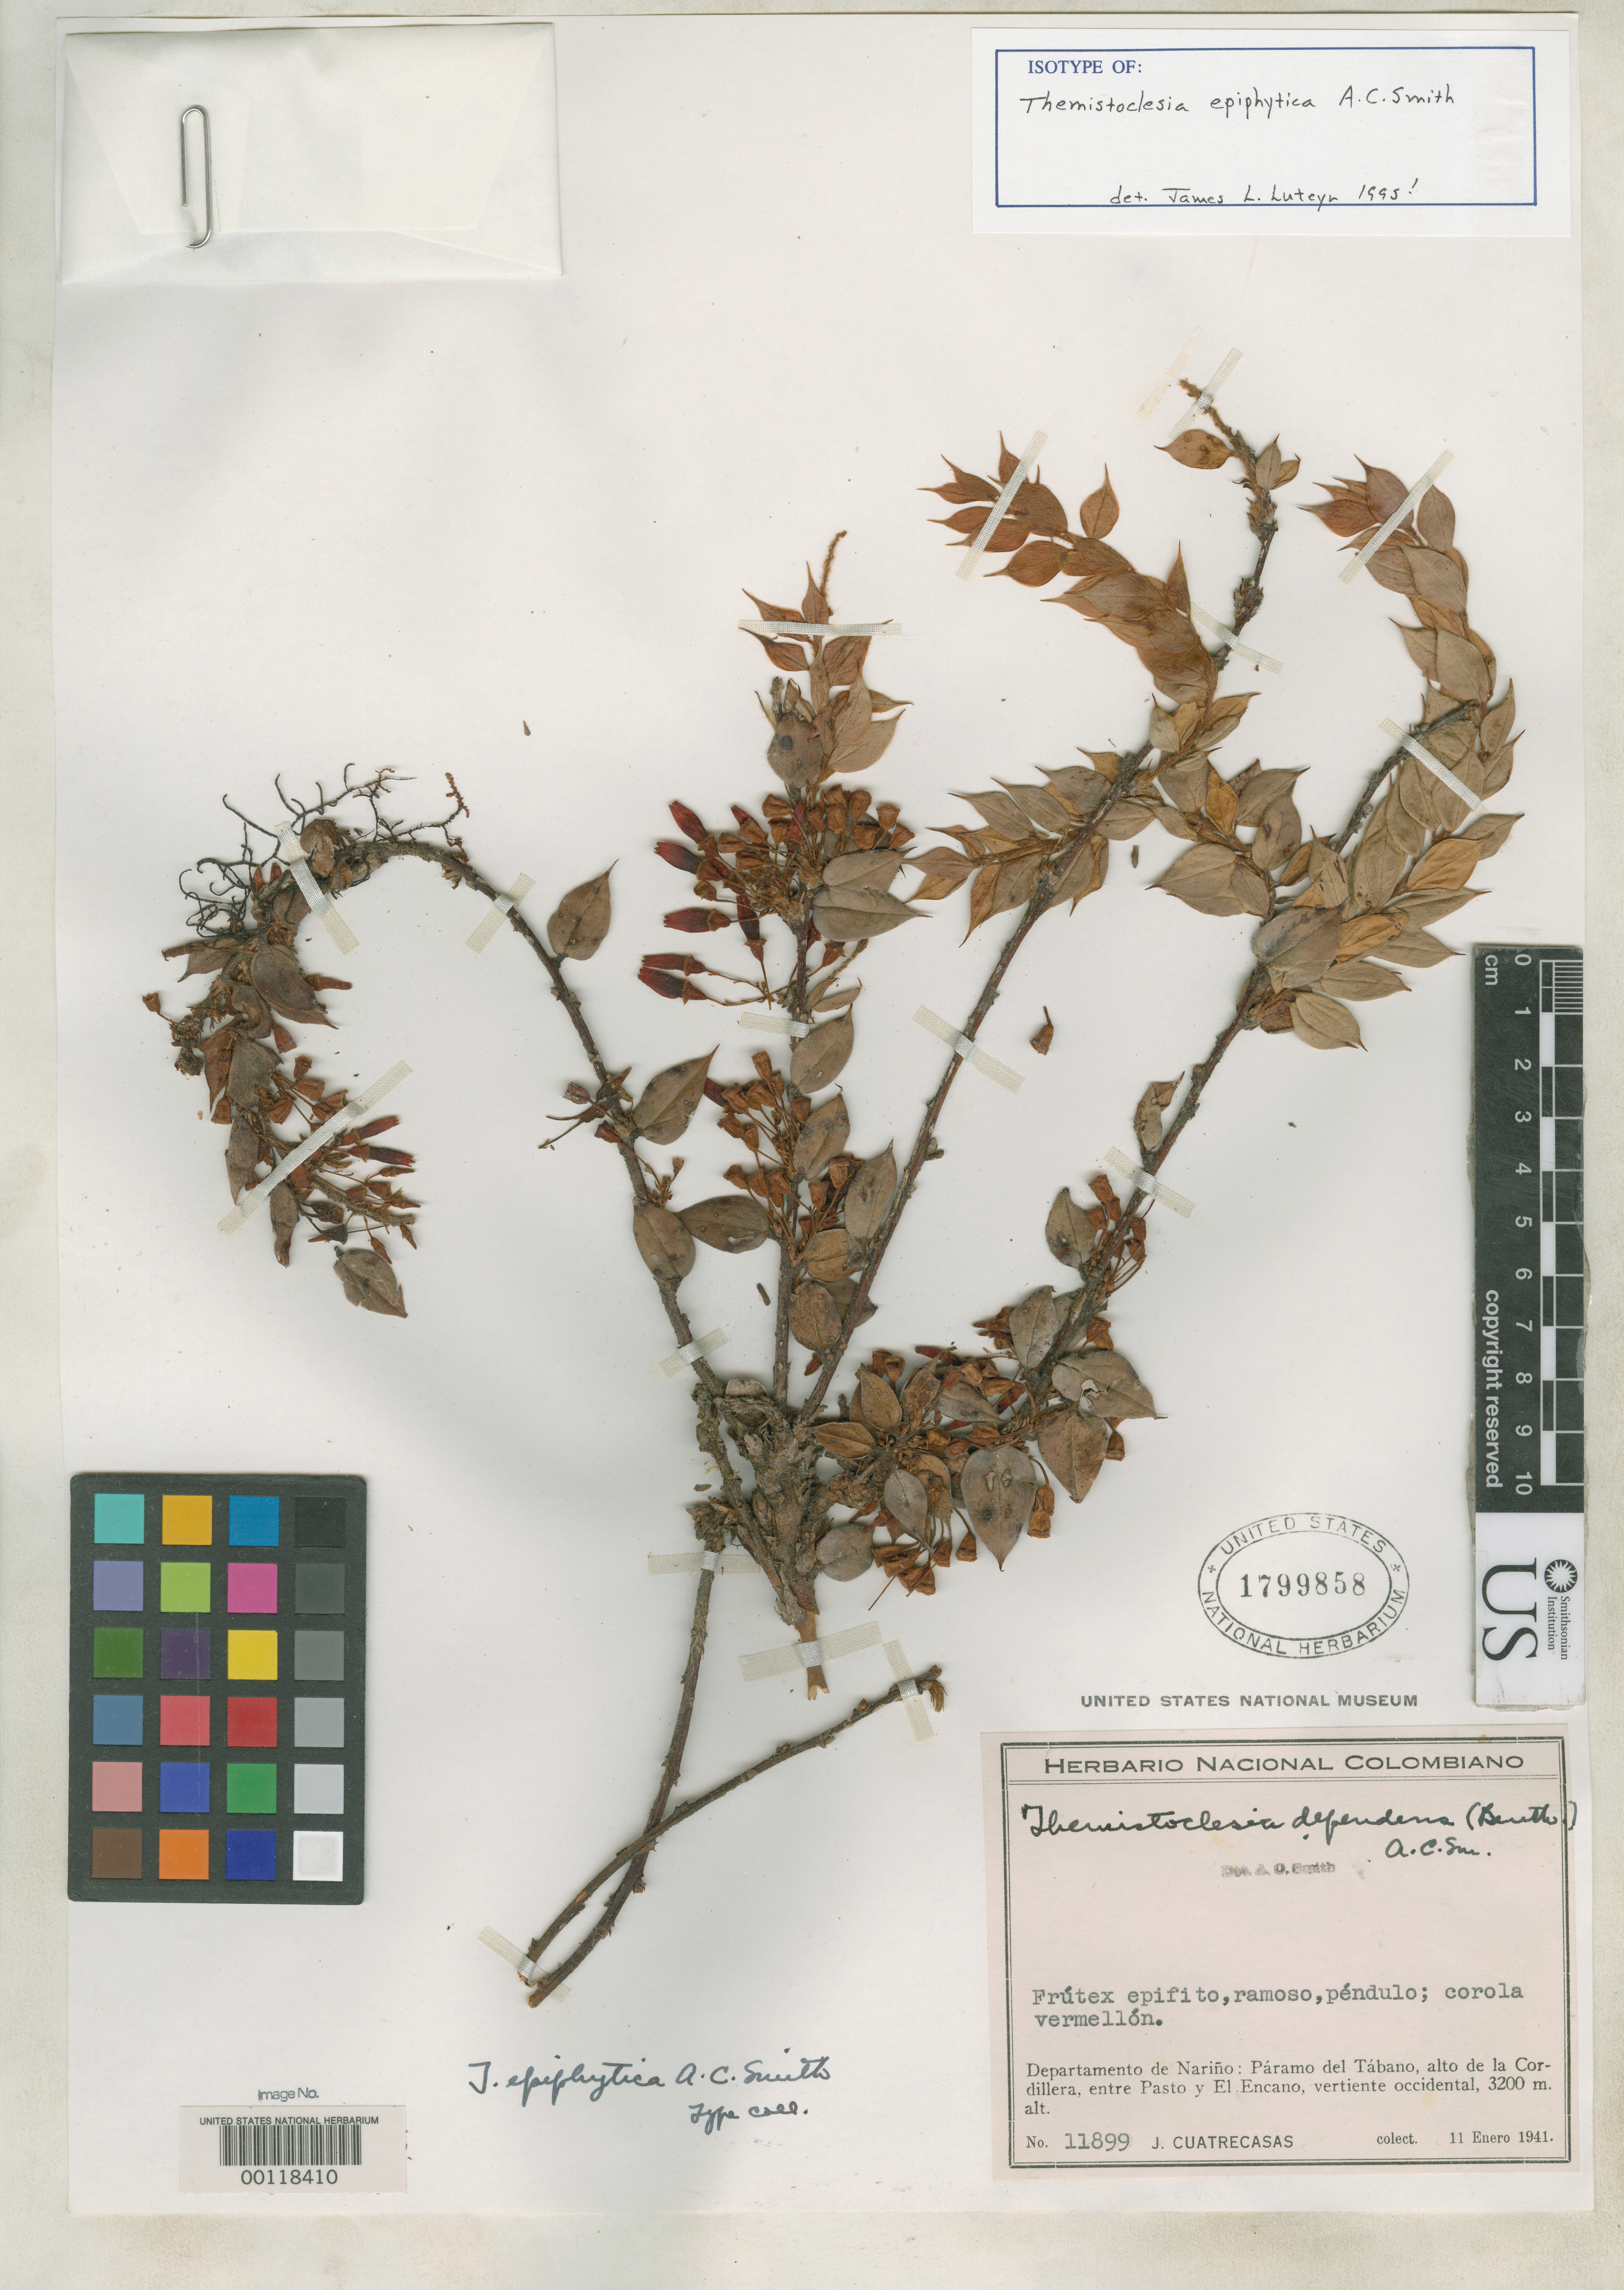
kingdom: Plantae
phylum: Tracheophyta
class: Magnoliopsida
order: Ericales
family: Ericaceae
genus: Themistoclesia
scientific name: Themistoclesia epiphytica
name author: A.C. Sm.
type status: Isotype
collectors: J. Cuatrecasas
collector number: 11899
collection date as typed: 11 Jan 1941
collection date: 1941-01-11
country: Colombia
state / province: Nariño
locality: Paramo del Tabano, near Pasto and El Encana.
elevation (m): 3200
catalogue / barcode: US 1799858